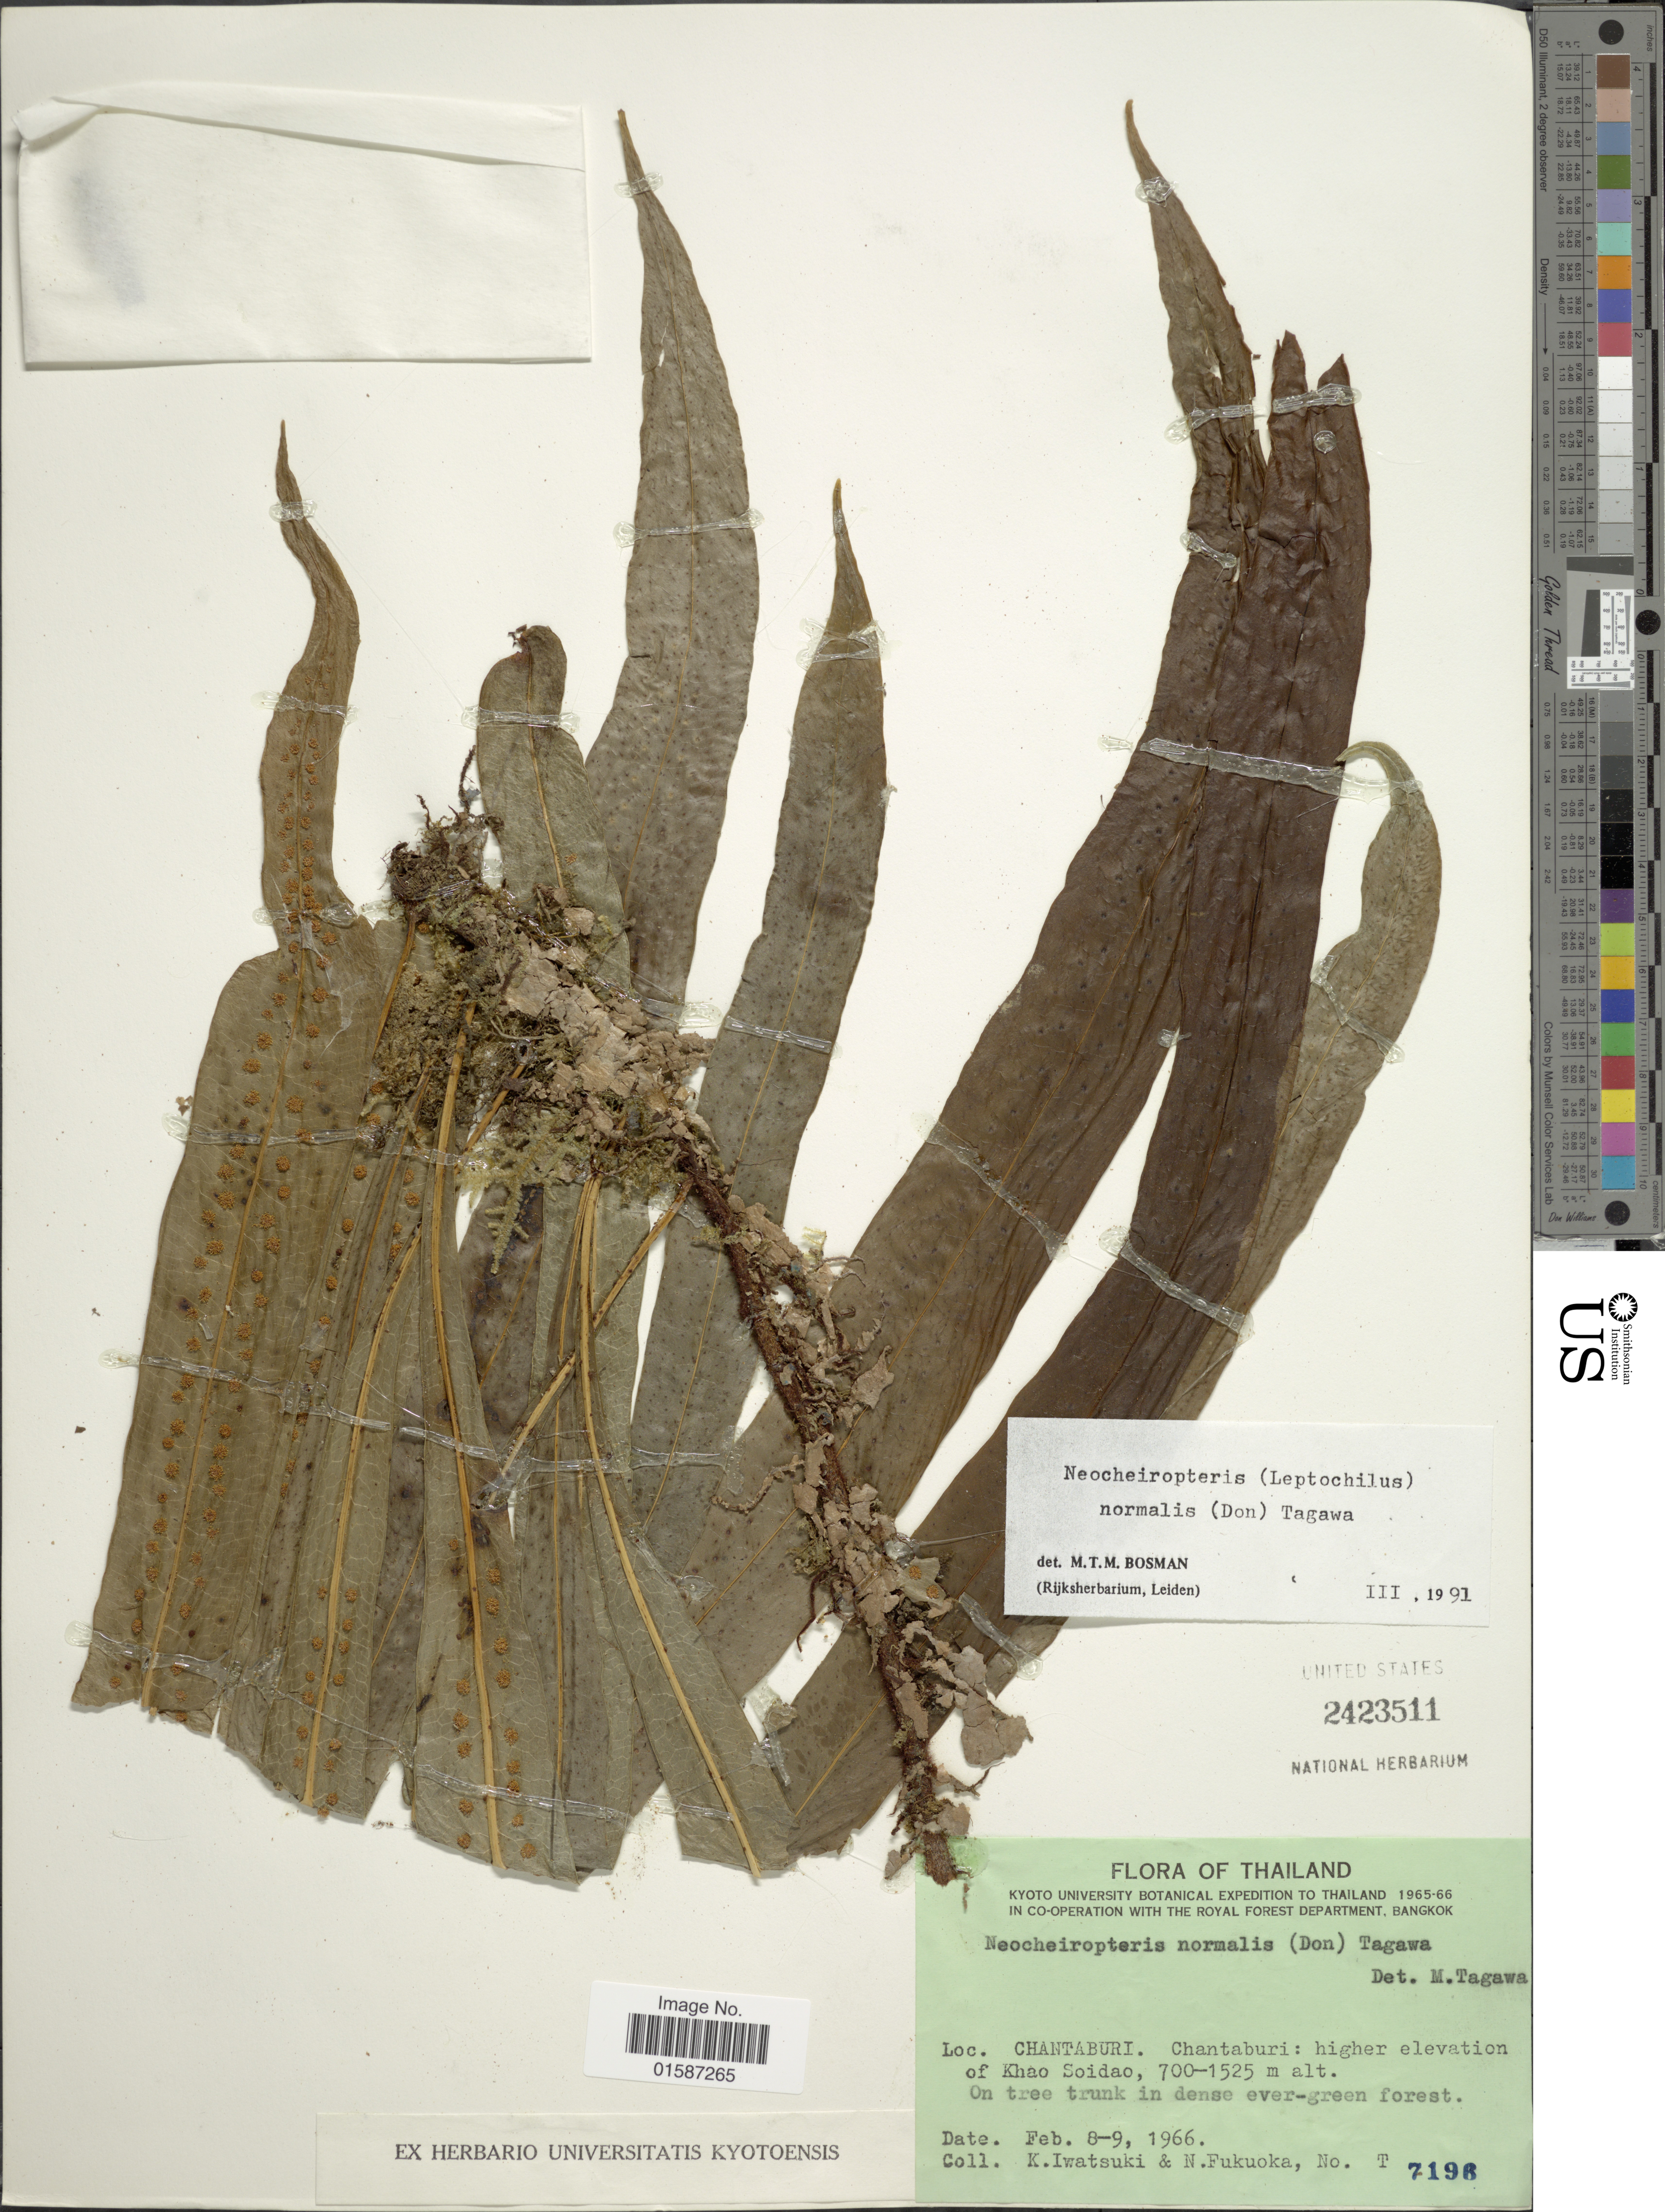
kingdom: Plantae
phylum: Tracheophyta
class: Polypodiopsida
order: Polypodiales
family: Polypodiaceae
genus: Tricholepidium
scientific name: Tricholepidium normale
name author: (D. Don) Ching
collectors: K. Iwatsuki & N. Fukuoka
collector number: T7196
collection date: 1966-02-08/1966-02-09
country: Thailand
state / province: Chanthaburi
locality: Chantaburi: higher elevation of Khao Soidao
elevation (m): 700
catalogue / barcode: US 2423511